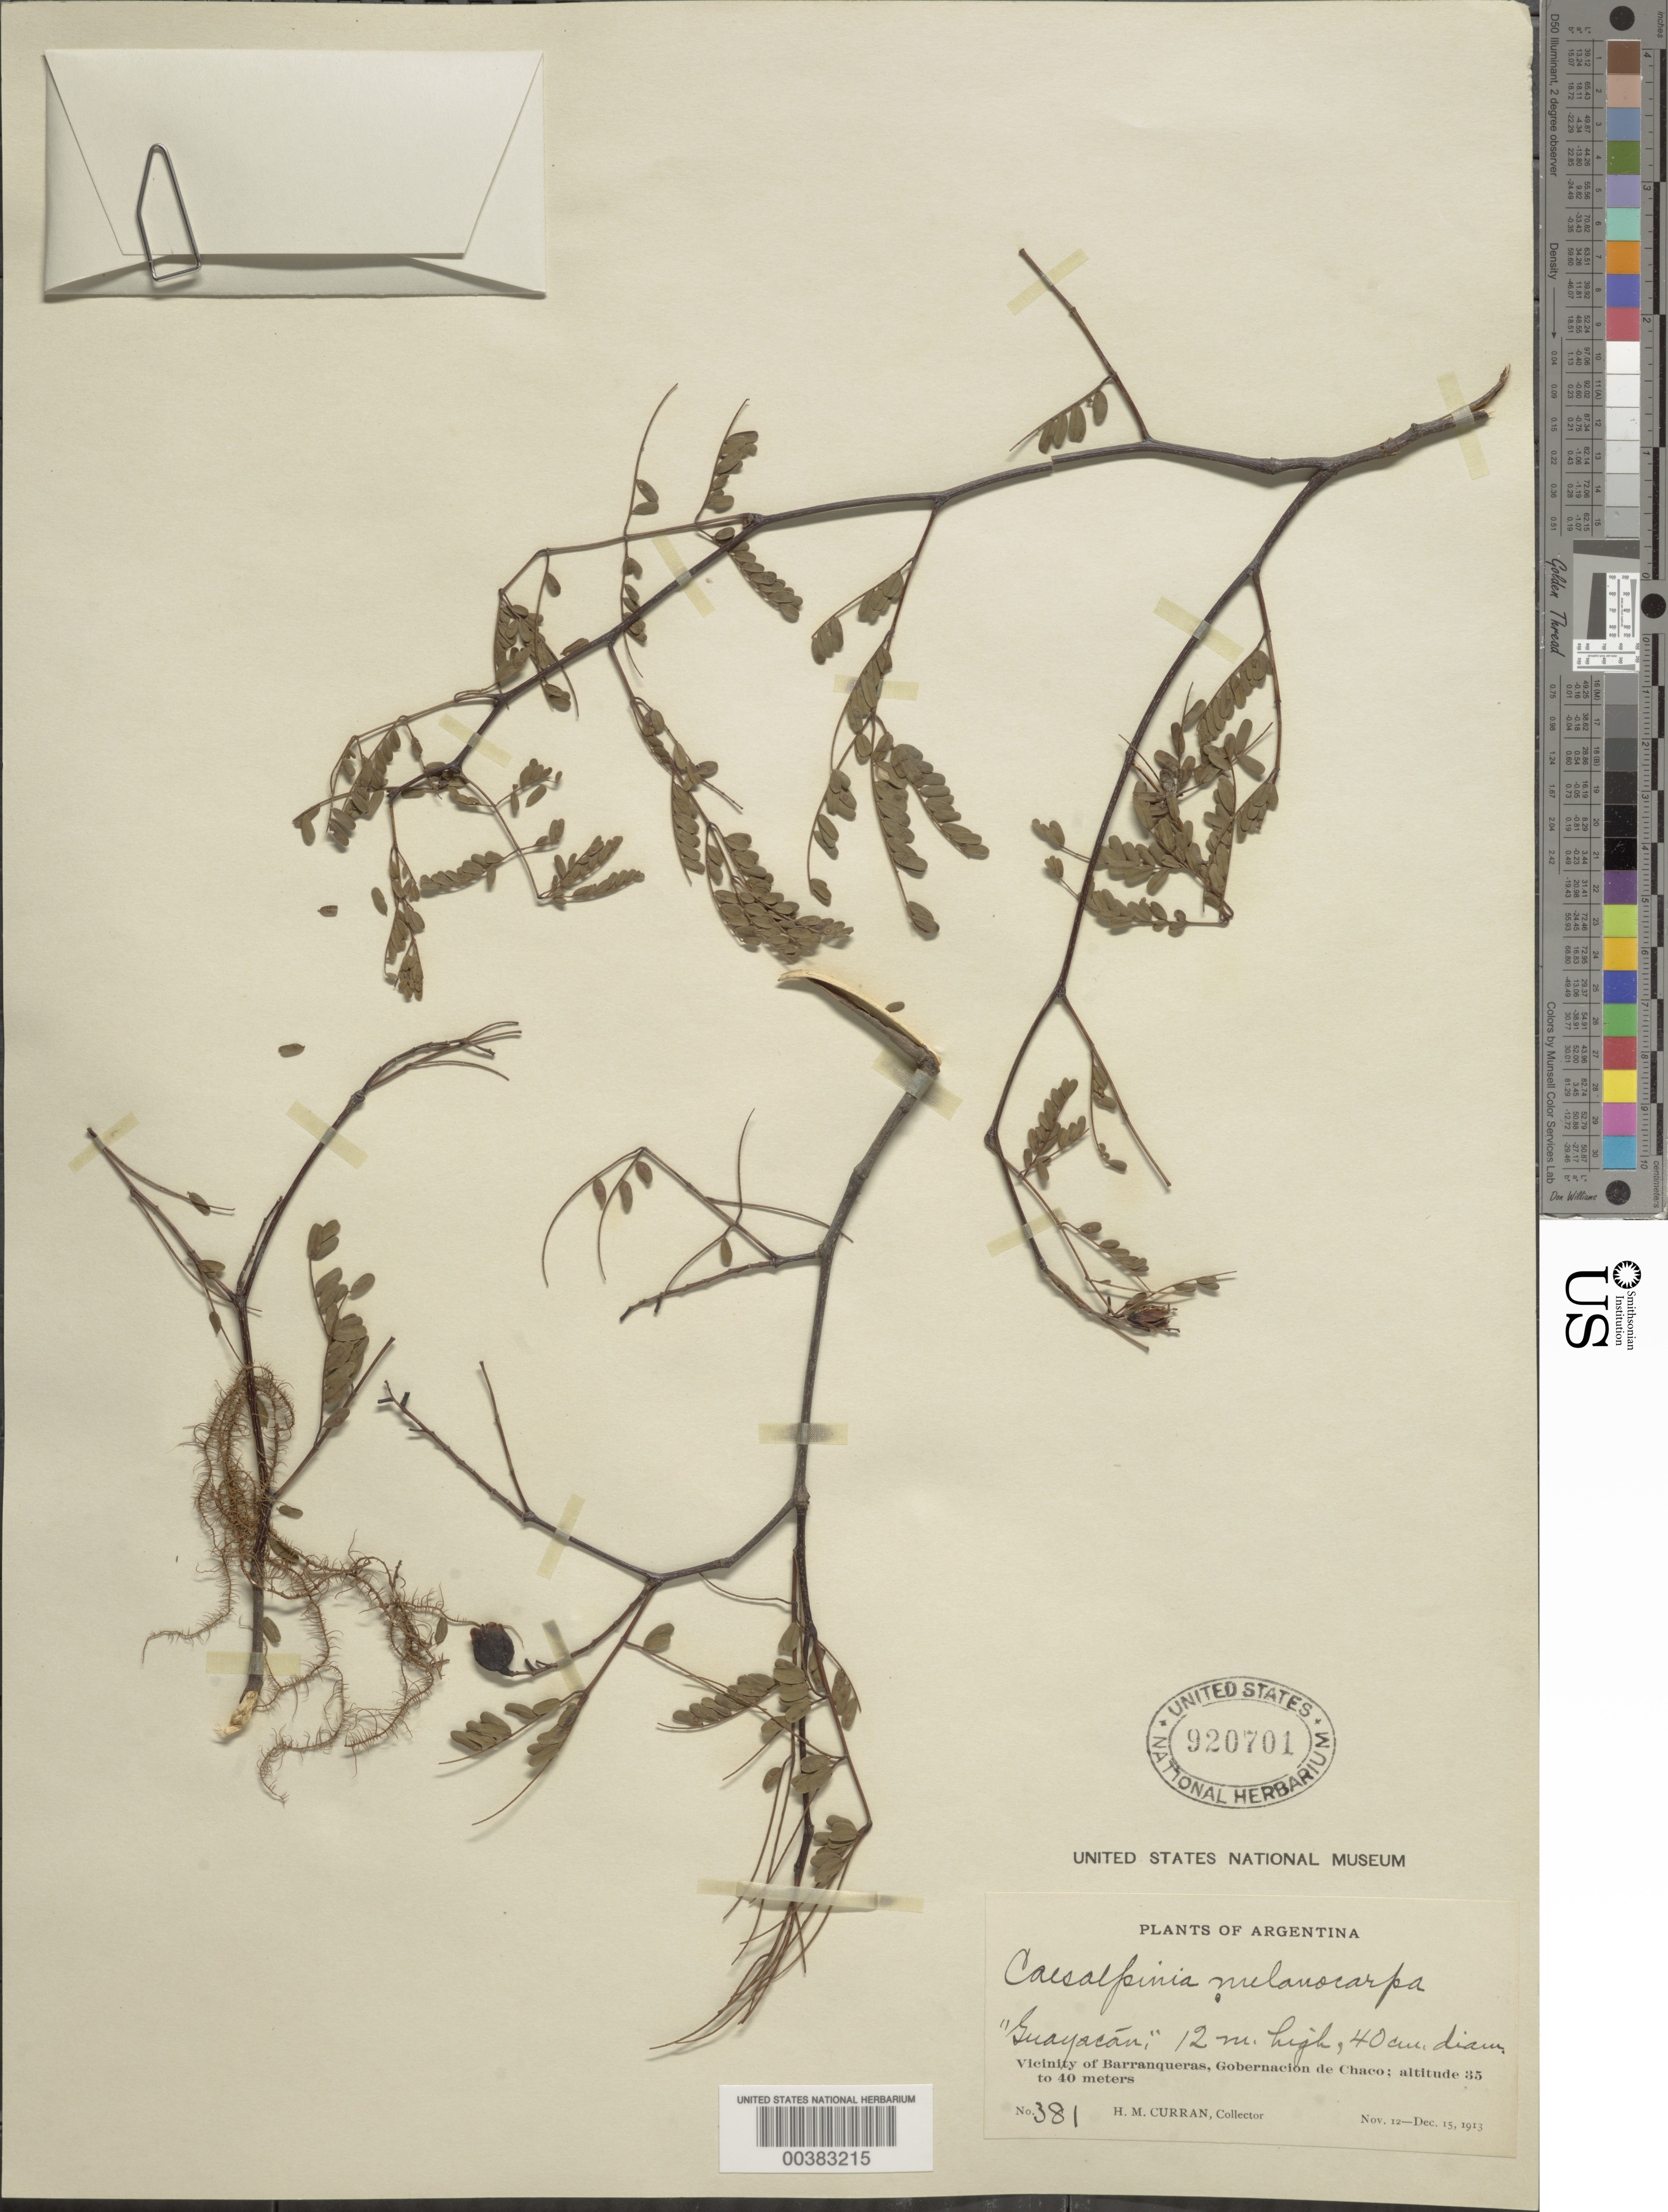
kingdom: Plantae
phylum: Tracheophyta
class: Magnoliopsida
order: Fabales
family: Fabaceae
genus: Libidibia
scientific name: Libidibia paraguariensis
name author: (Parodi) G.P. Lewis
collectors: H. M. Curran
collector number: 381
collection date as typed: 12 Nov 1913 to 15 Dec 1913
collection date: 1913-11-12/1913-12-15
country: Argentina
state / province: Chaco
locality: Dept. Resistencia (?), vicinity of Barranqueras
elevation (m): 35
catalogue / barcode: US 920701